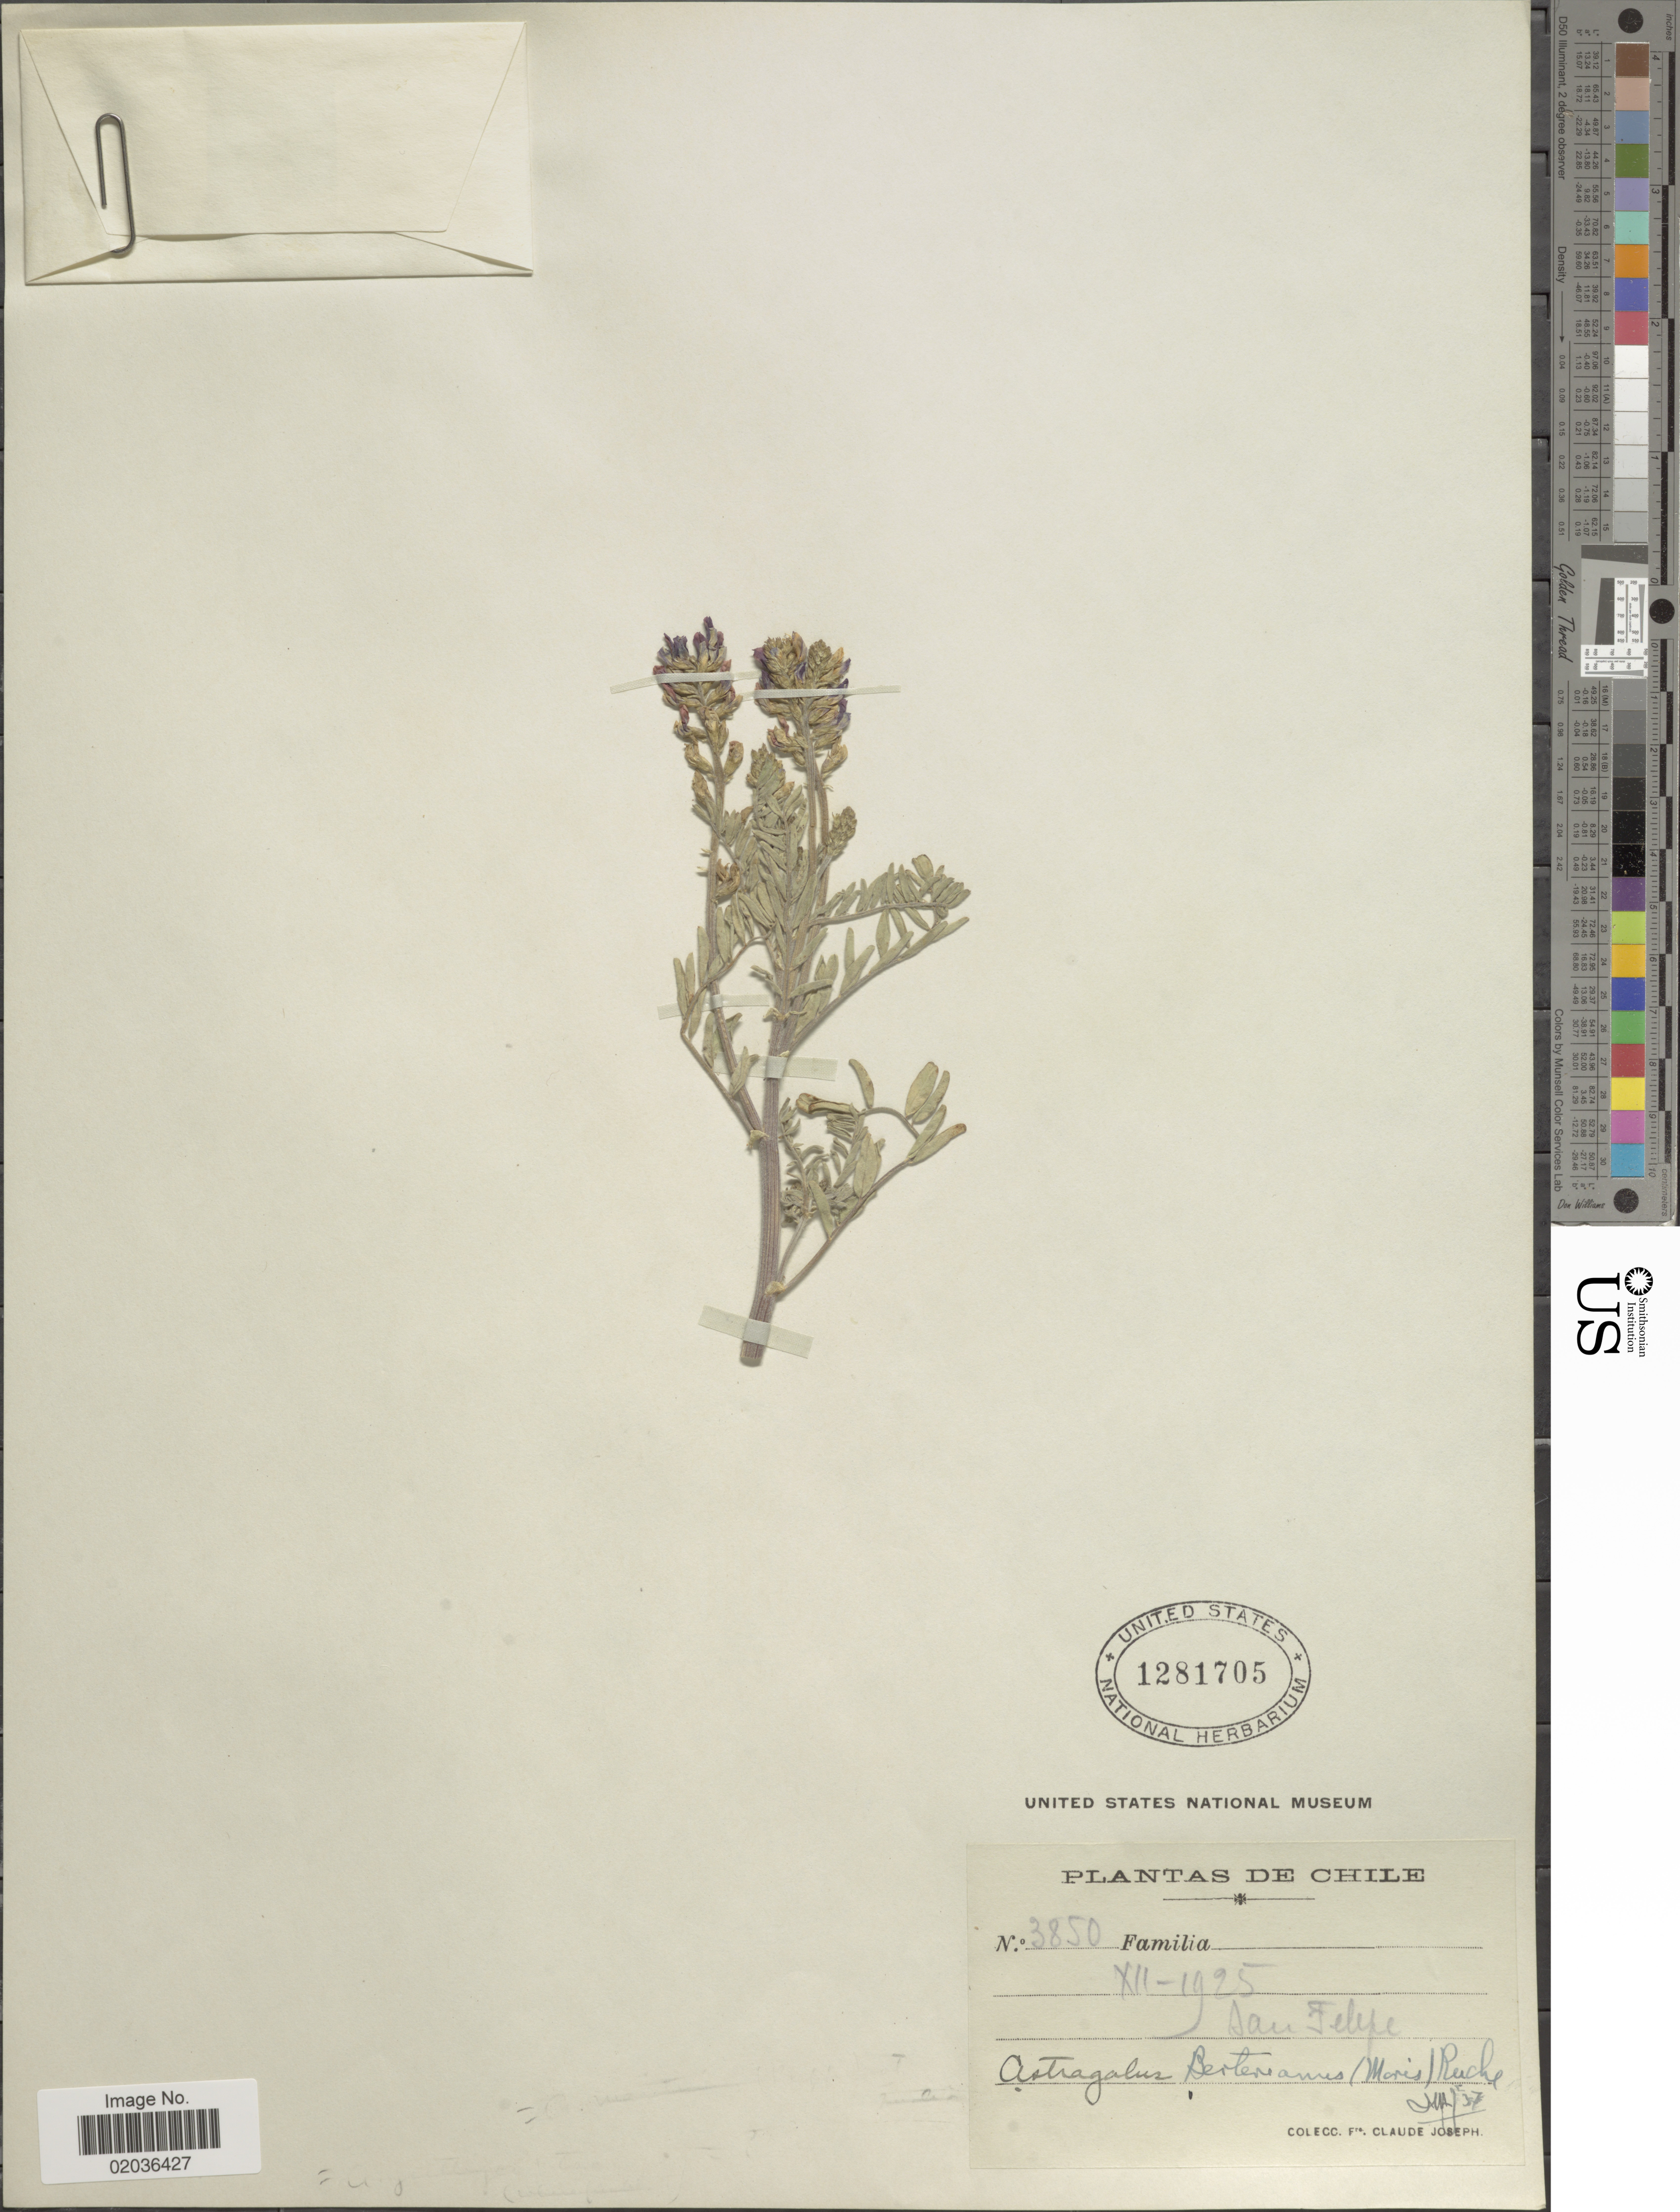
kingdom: Plantae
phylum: Tracheophyta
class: Magnoliopsida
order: Fabales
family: Fabaceae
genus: Astragalus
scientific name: Astragalus berterianus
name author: (Moris) Reiche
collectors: Bro. Claude-Joseph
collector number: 3850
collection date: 1925-12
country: Chile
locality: San Felipe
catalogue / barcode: US 1281705